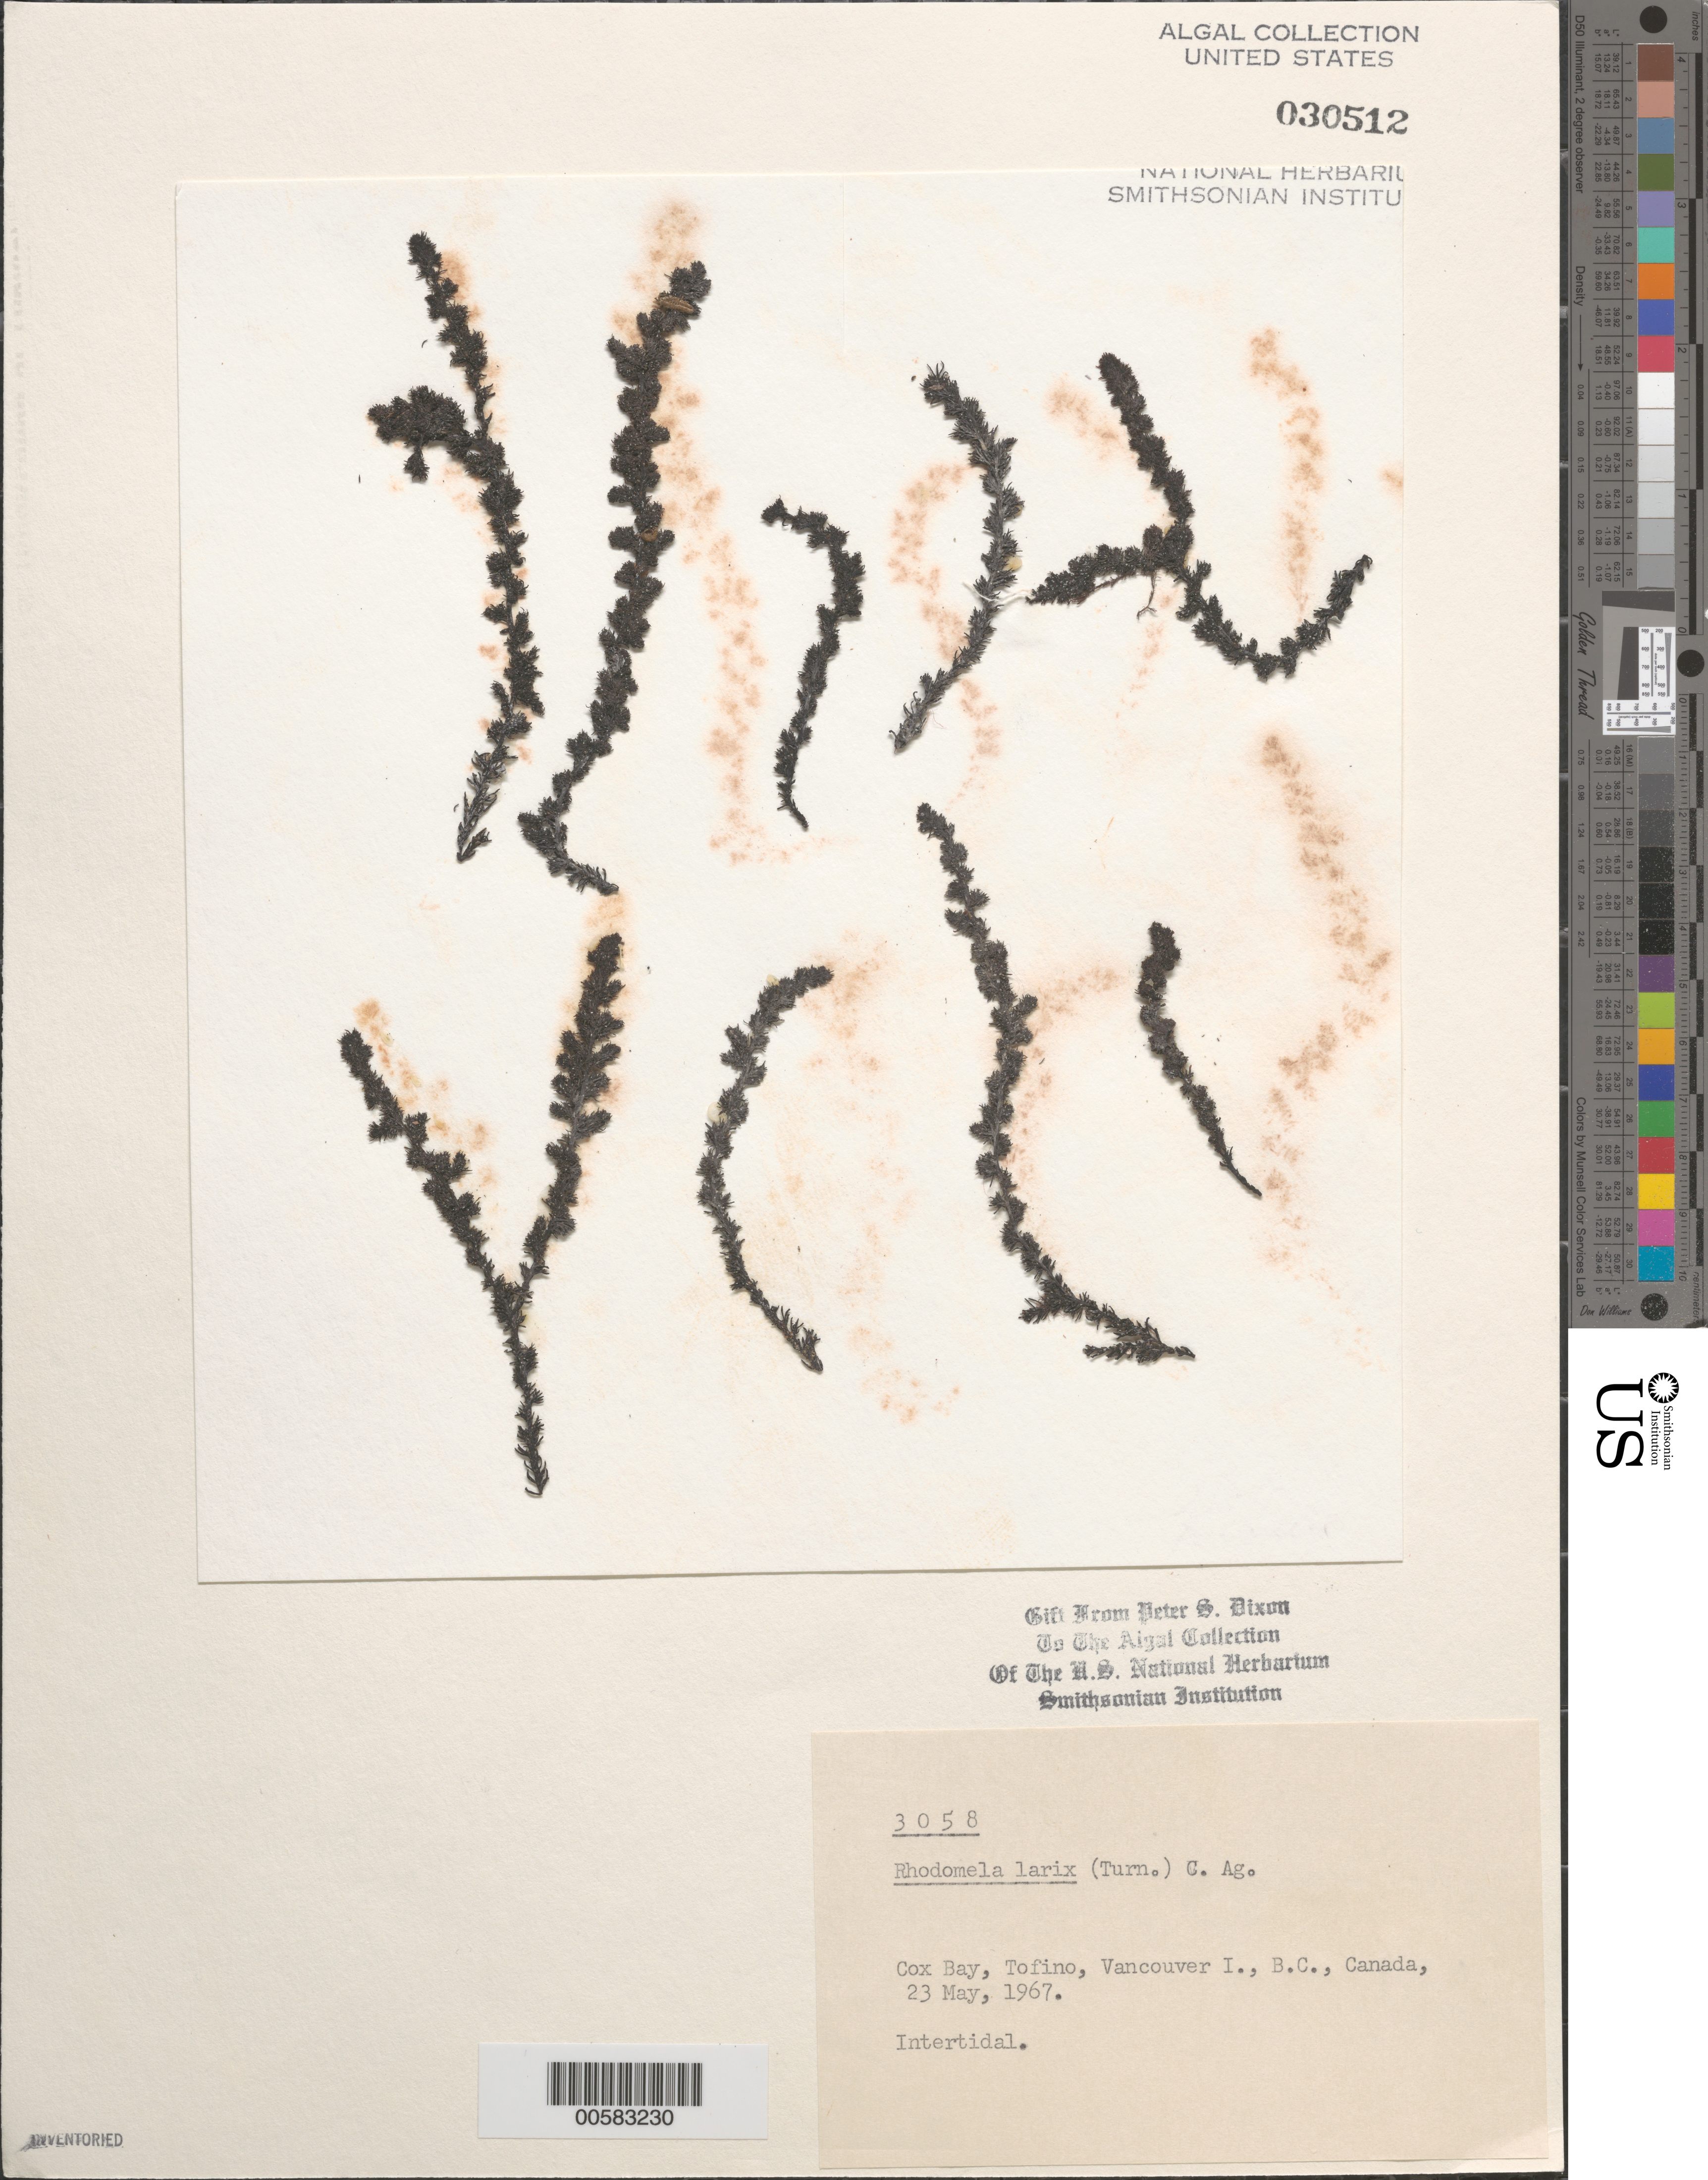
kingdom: Plantae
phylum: Rhodophyta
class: Florideophyceae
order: Ceramiales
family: Rhodomelaceae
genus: Neorhodomela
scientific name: Neorhodomela larix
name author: (Turner) Masuda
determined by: Algae name updating Project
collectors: P. S. Dixon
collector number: PSD 3058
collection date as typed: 23 May 1967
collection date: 1967-05-23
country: Canada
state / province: British Columbia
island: Vancouver Island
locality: Cox Bay, Tofino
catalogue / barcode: US 30512